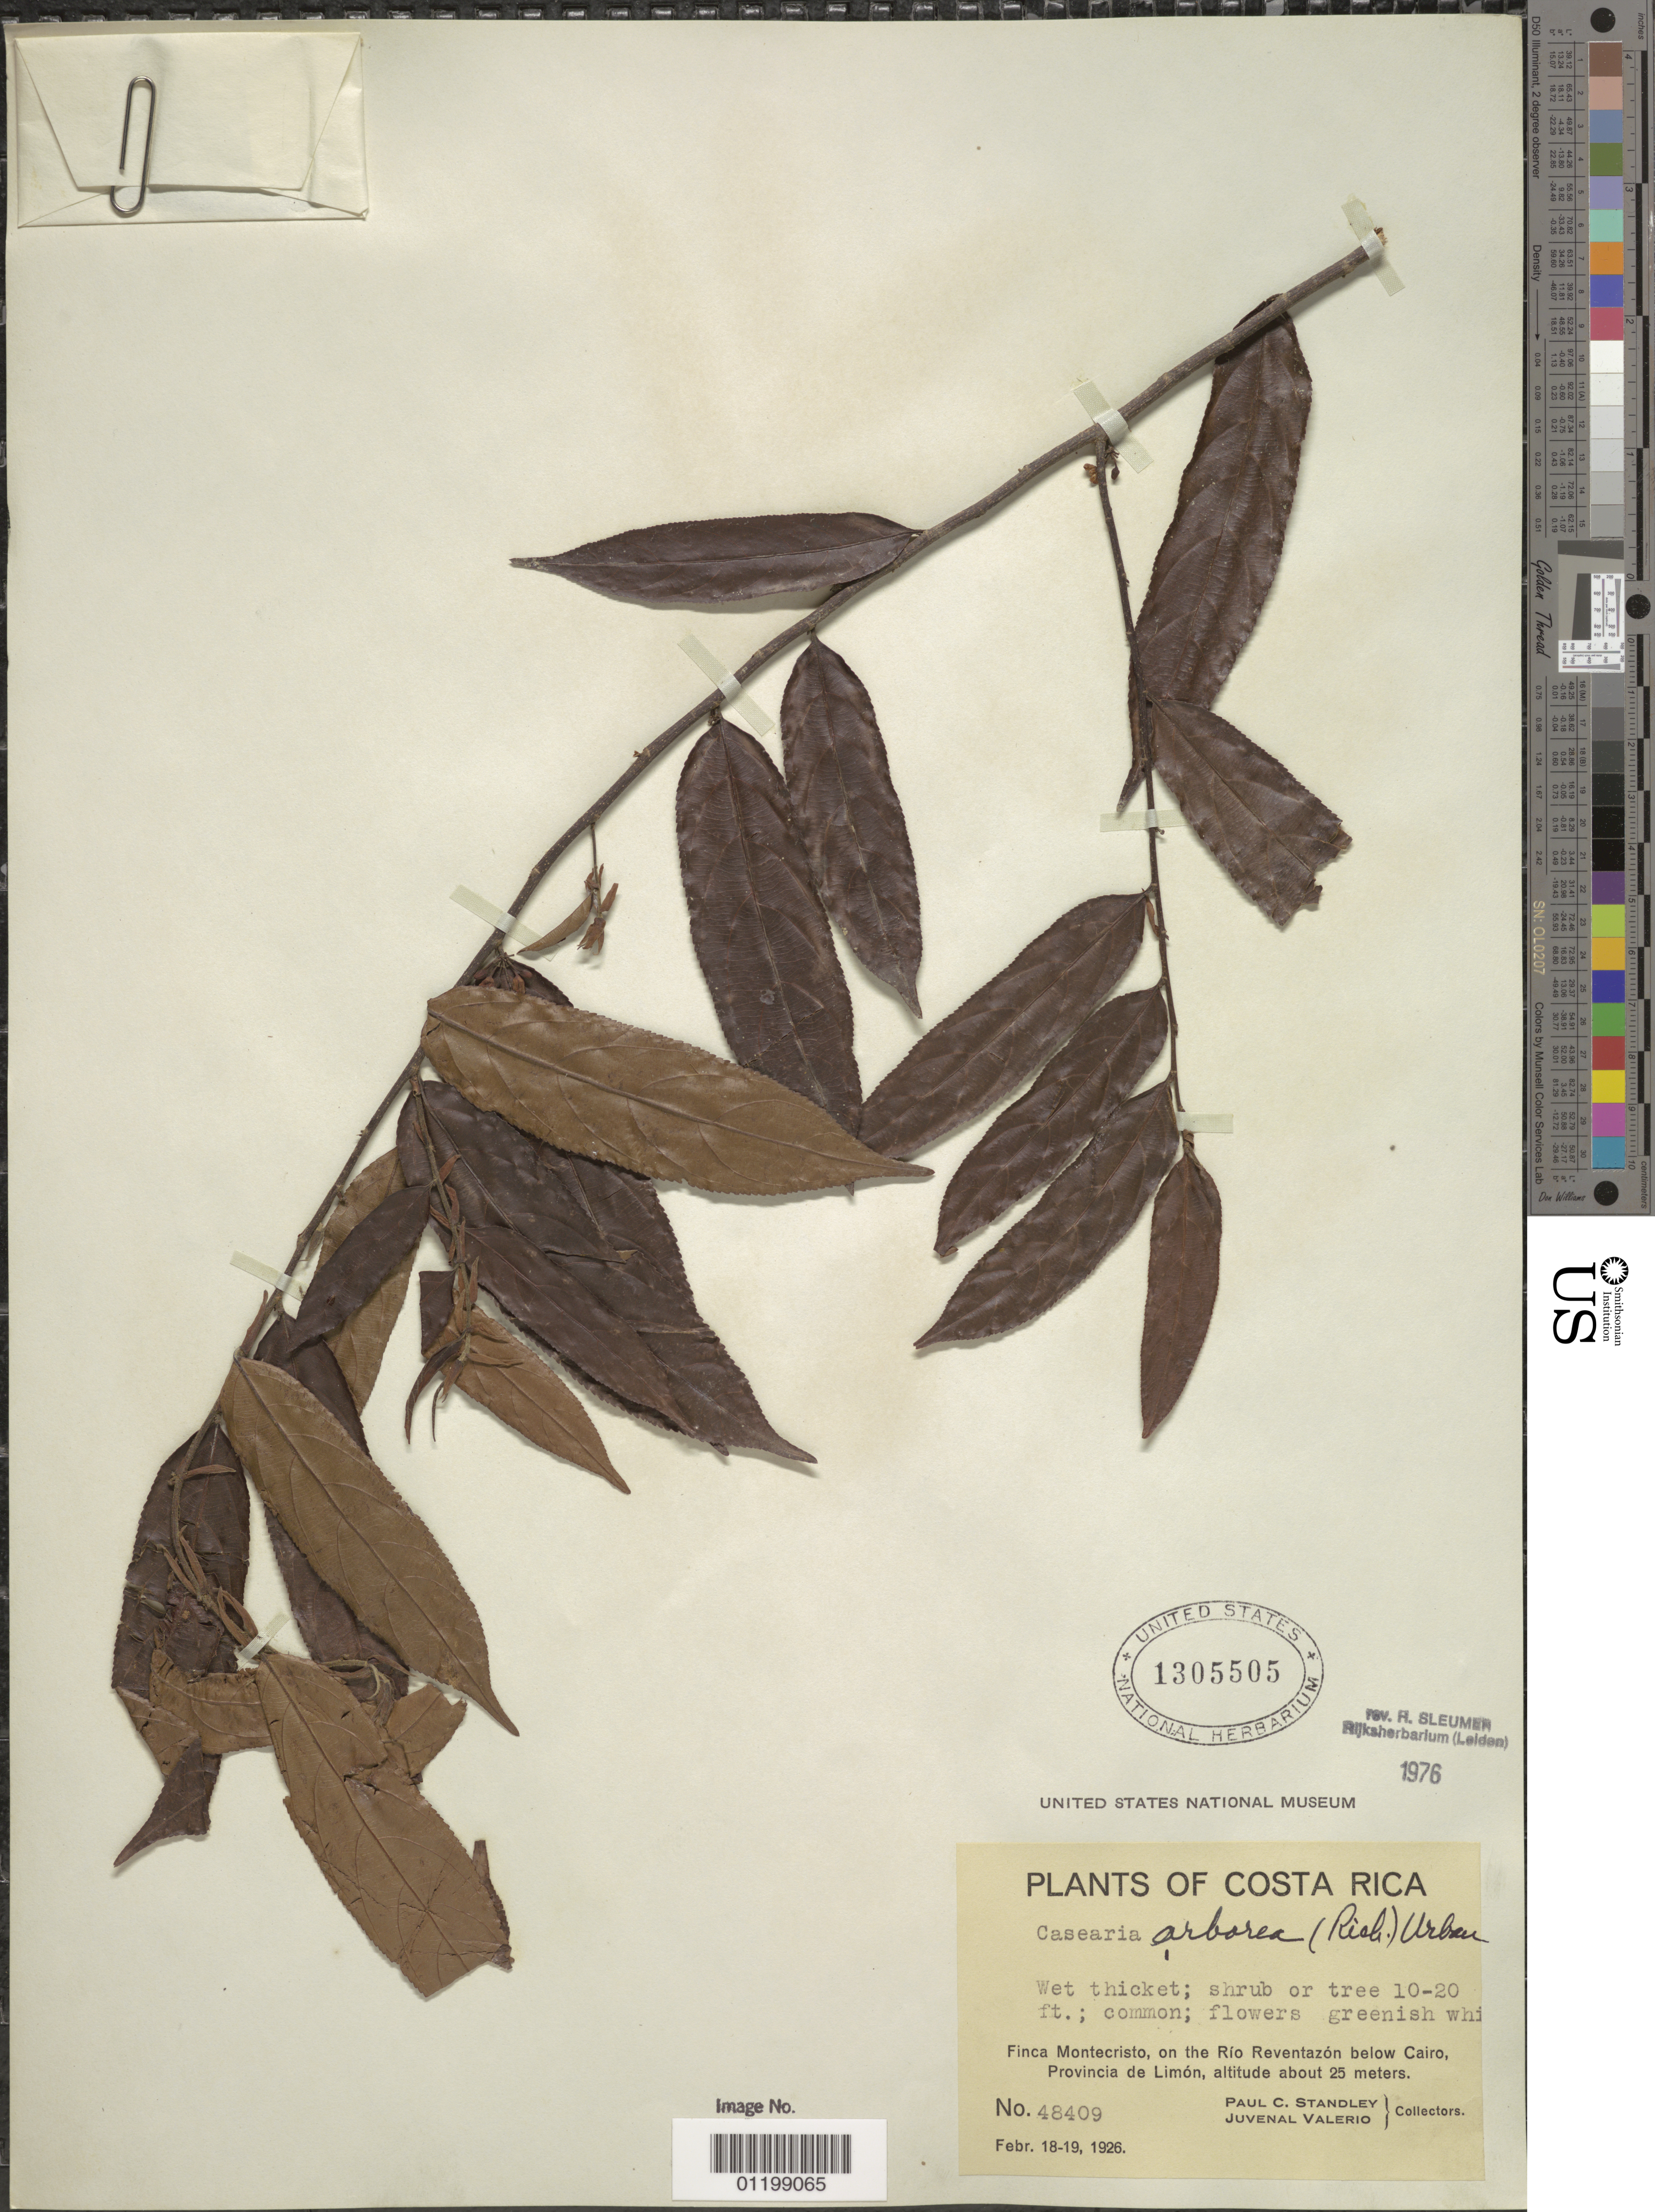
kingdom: Plantae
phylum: Tracheophyta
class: Magnoliopsida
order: Malpighiales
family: Salicaceae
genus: Casearia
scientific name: Casearia arborea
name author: (Rich.) Urb.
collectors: P. C. Standley & J. Valerio R.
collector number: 48409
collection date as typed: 18 Feb 1926 and 19 Feb 1926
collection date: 1926-02-18,1926-02-19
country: Costa Rica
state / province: Limón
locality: Finca Montecristo, on the Rio Reventazon below Cairo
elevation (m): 25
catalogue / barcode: US 1305505